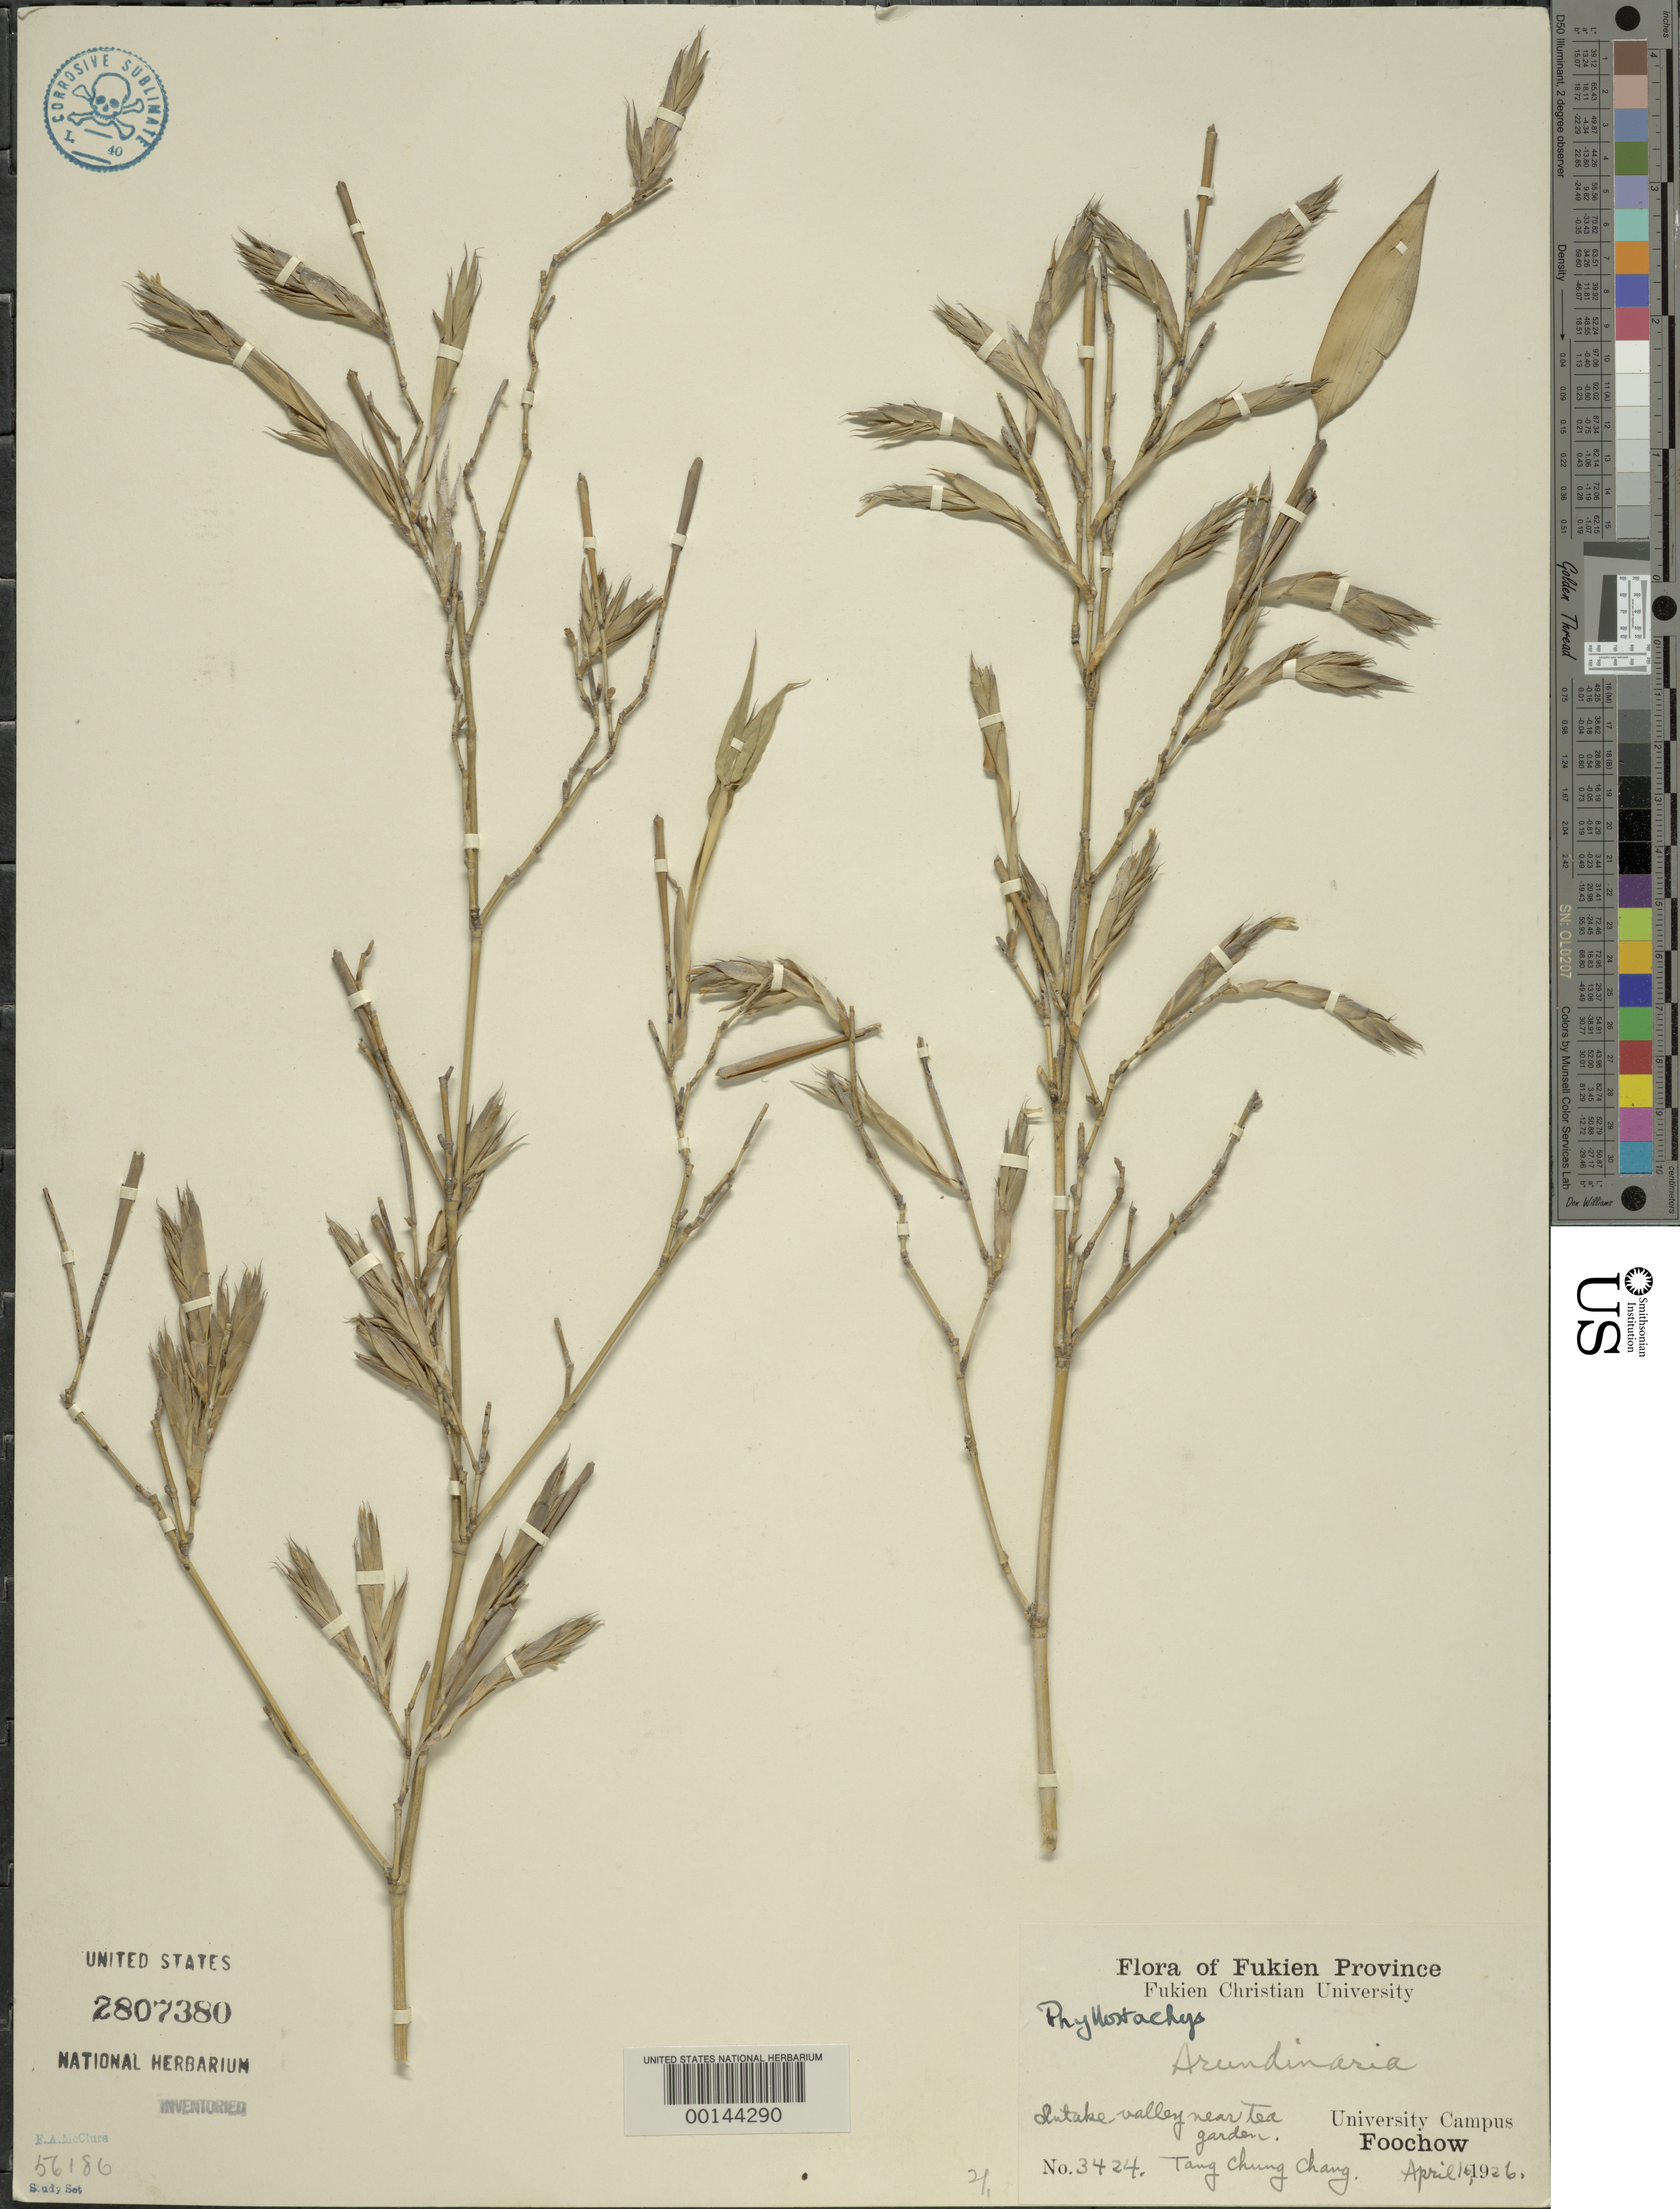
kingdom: Plantae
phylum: Tracheophyta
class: Liliopsida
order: Poales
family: Poaceae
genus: Phyllostachys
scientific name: Phyllostachys sp.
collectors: C. C. Tang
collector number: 3424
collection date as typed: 16 Apr 1926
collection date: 1926-04-16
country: China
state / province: Fujian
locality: Foochow, university campus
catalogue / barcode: US 2807380